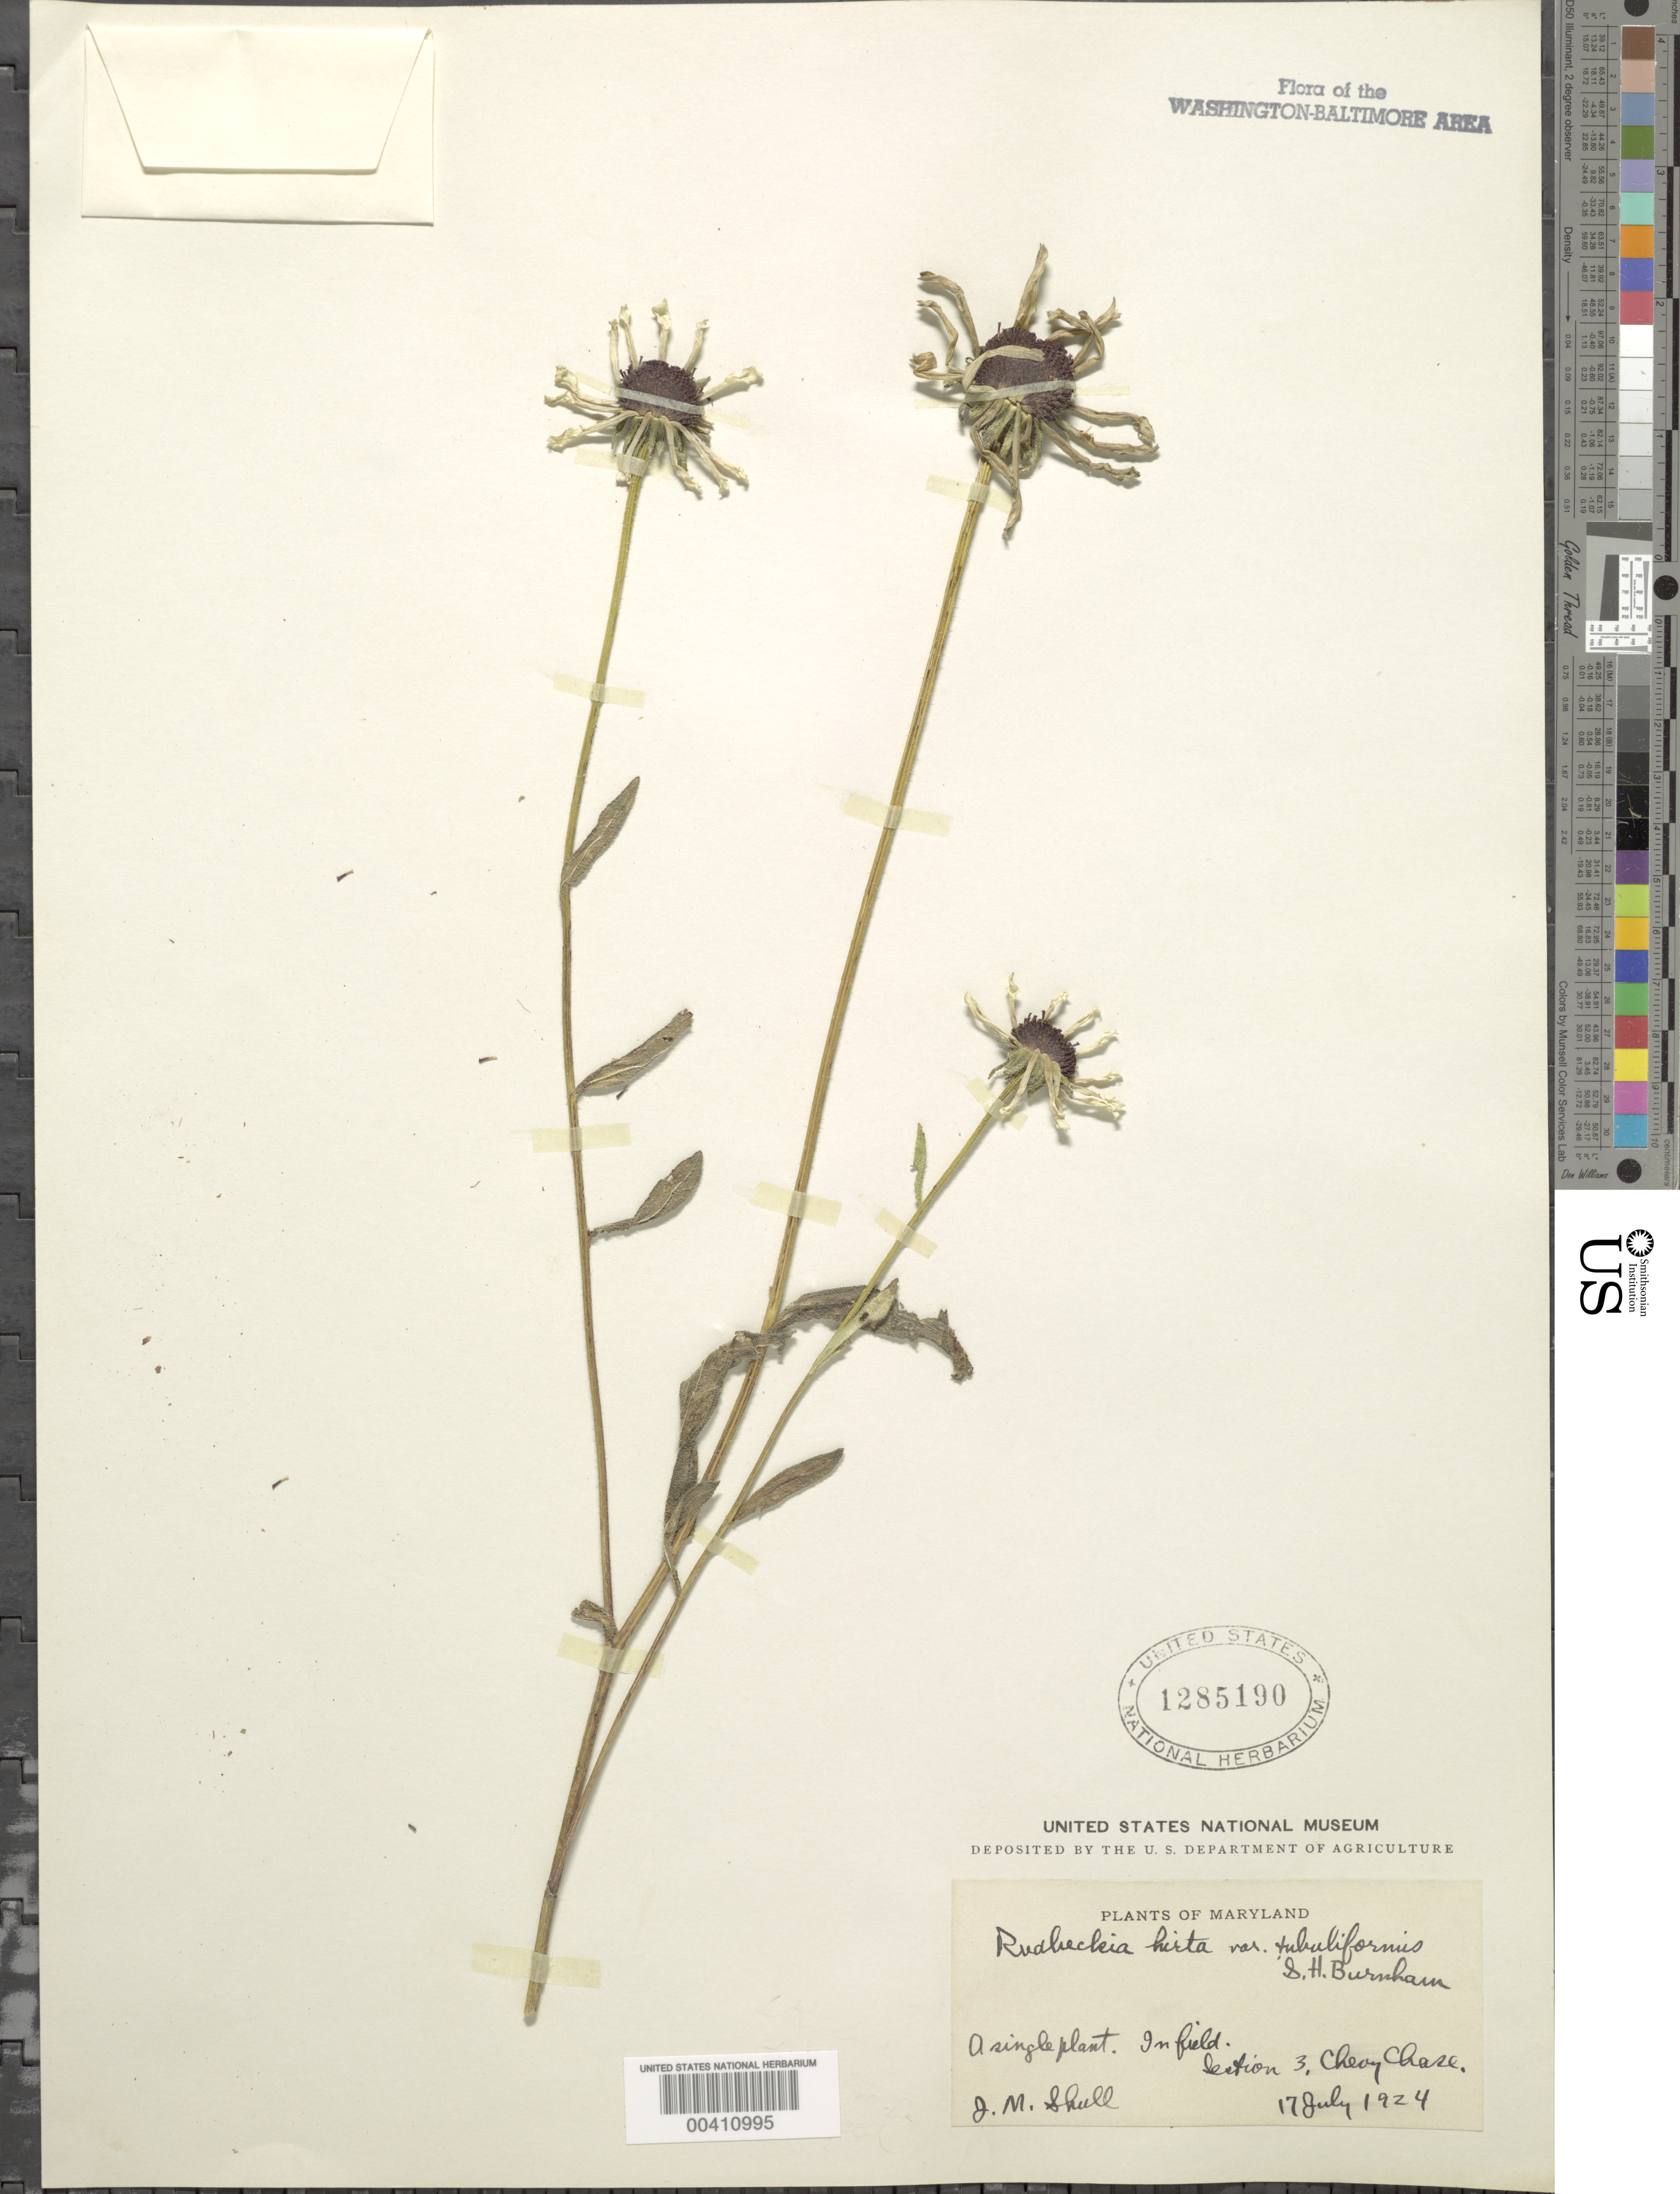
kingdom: Plantae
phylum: Tracheophyta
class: Magnoliopsida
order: Asterales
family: Asteraceae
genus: Rudbeckia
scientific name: Rudbeckia hirta var. tubuliformis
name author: Burnham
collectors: J. Shull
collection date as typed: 17 Jul 1924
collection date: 1924-07-17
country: United States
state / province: Maryland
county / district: Montgomery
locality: Chevy Chase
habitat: Field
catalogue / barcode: US 1285190